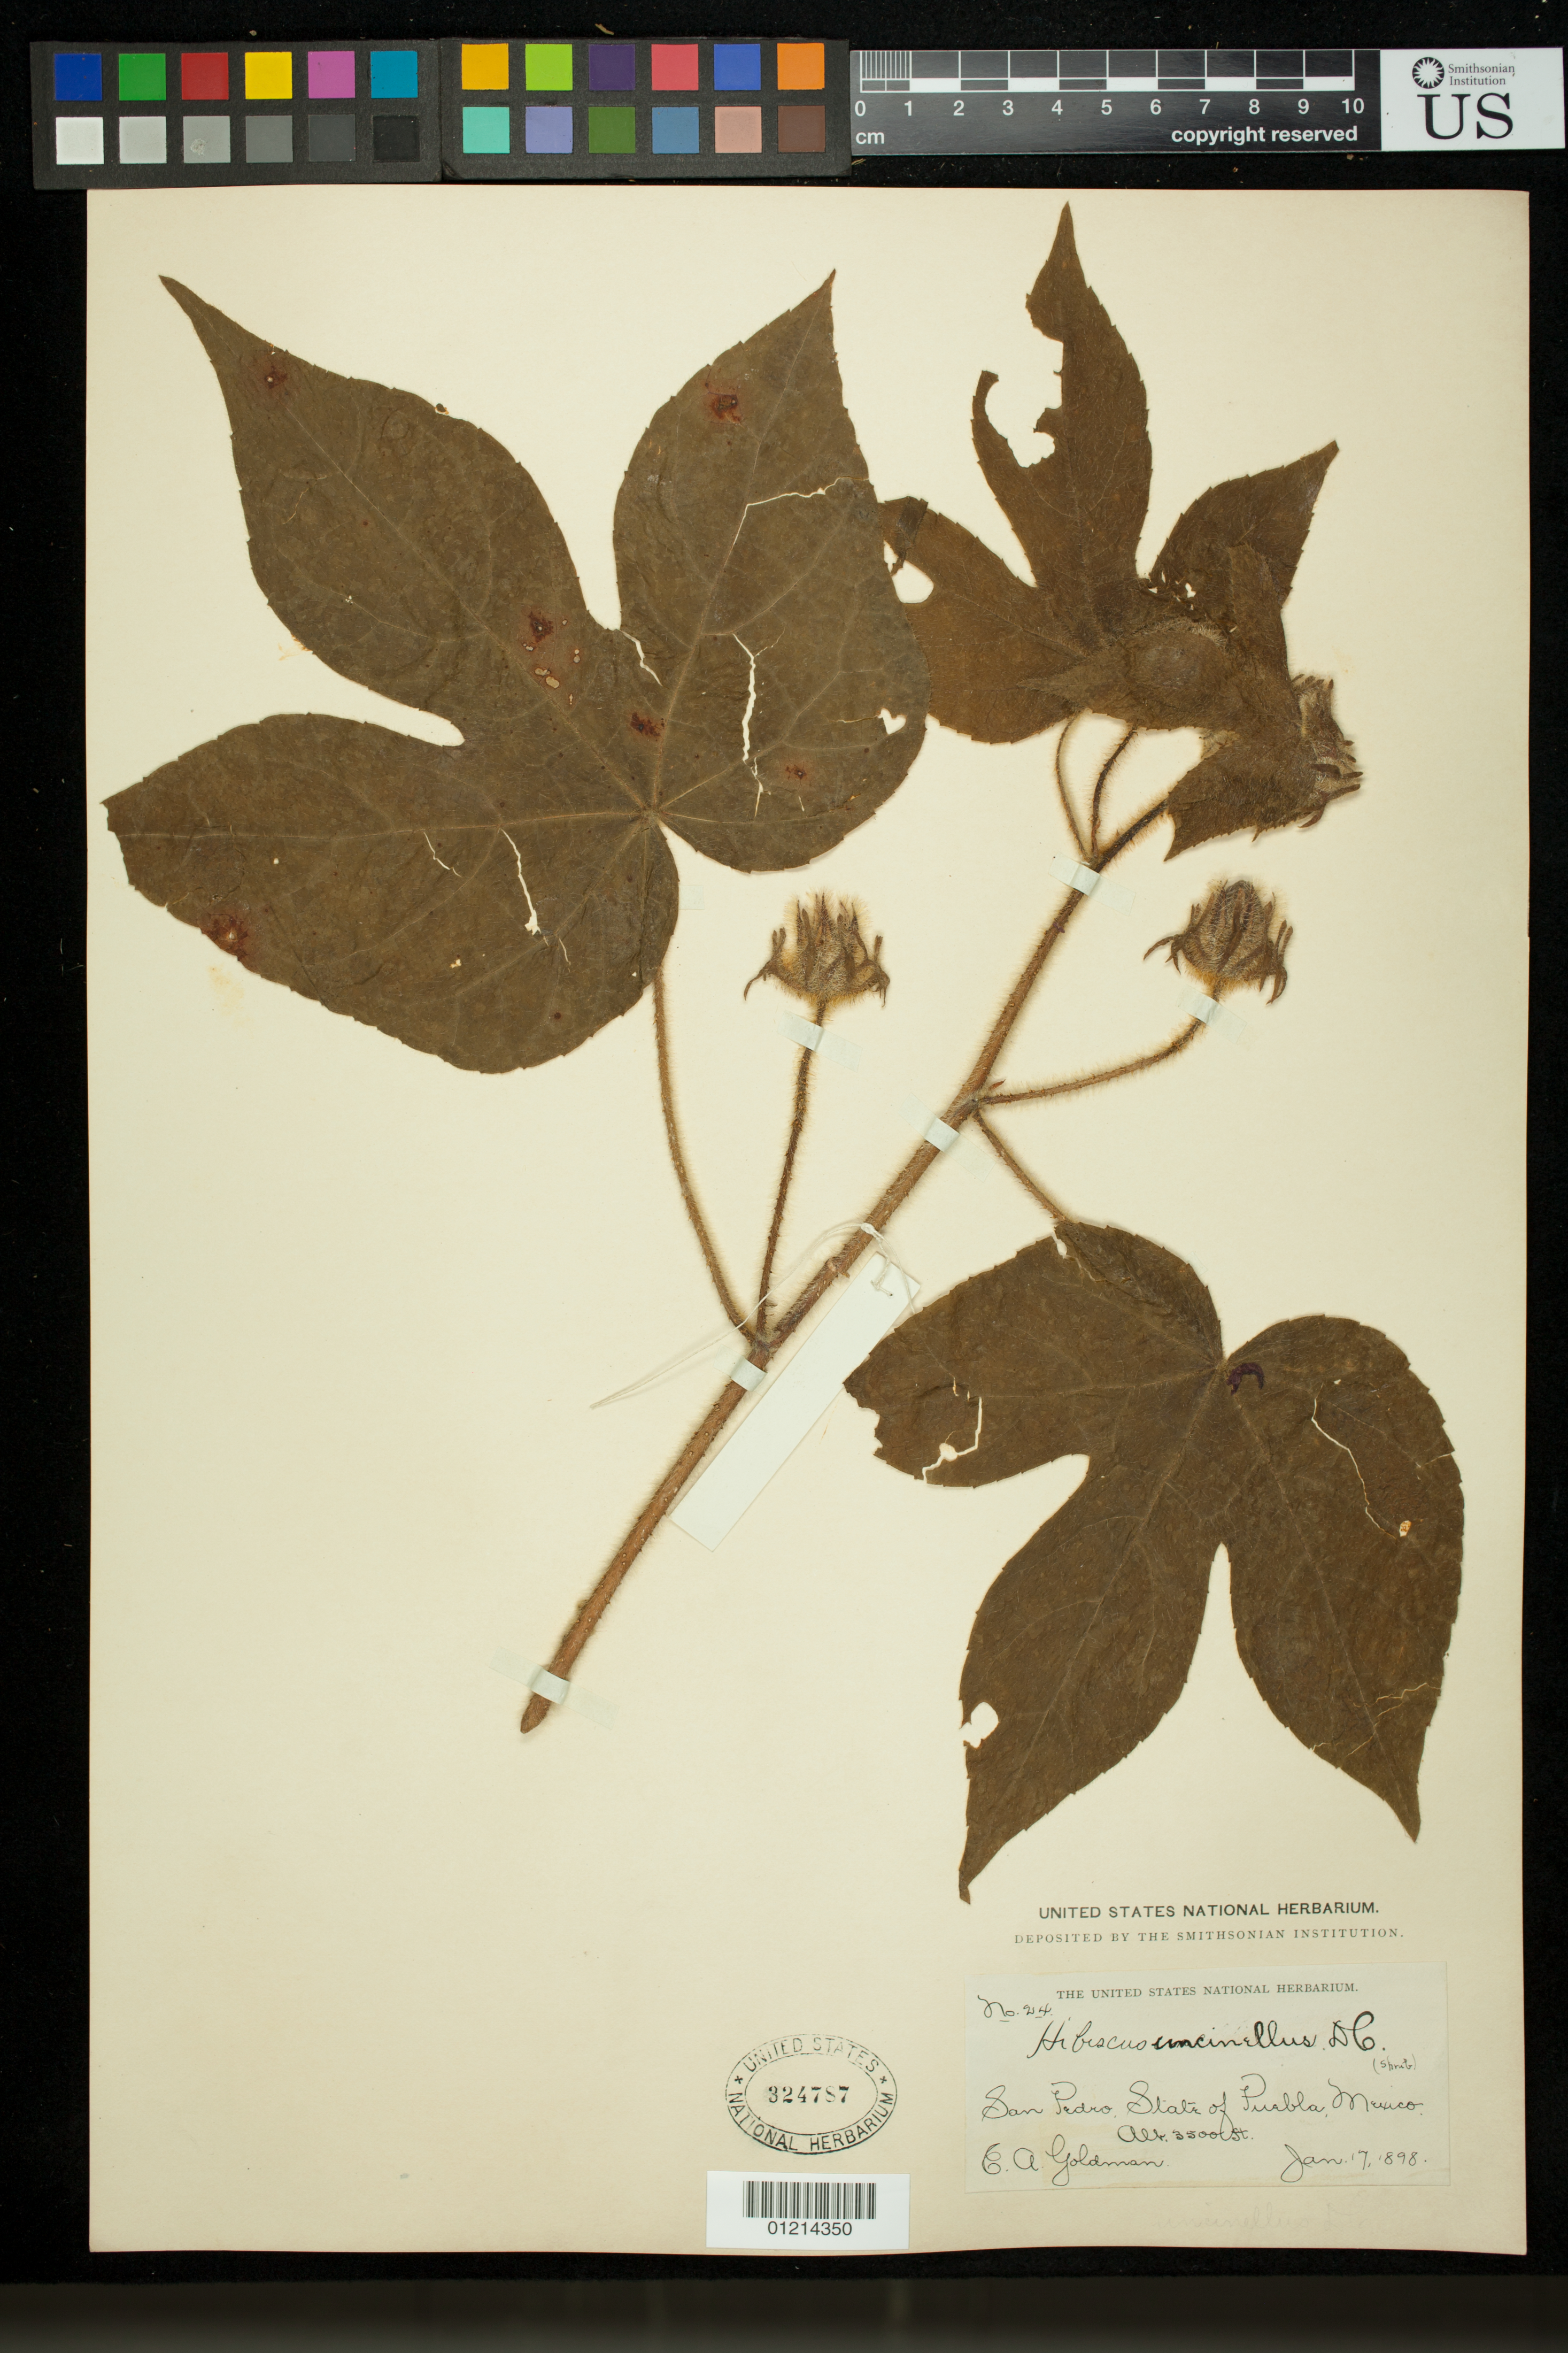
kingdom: Plantae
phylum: Tracheophyta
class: Magnoliopsida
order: Malvales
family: Malvaceae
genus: Sabdariffa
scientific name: Sabdariffa uncinella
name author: (DC.) M.M. Hanes & R.L. Barrett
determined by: Dorr, Laurence J., Curator (BOT), Smithsonian Institution - National Museum of Natural History (UNITED STATES)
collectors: E. A. Goldman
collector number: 24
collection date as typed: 17 Jan 1889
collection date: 1889-01-17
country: Mexico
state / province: Puebla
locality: State of Puebla, San Pedro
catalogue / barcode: US 324787